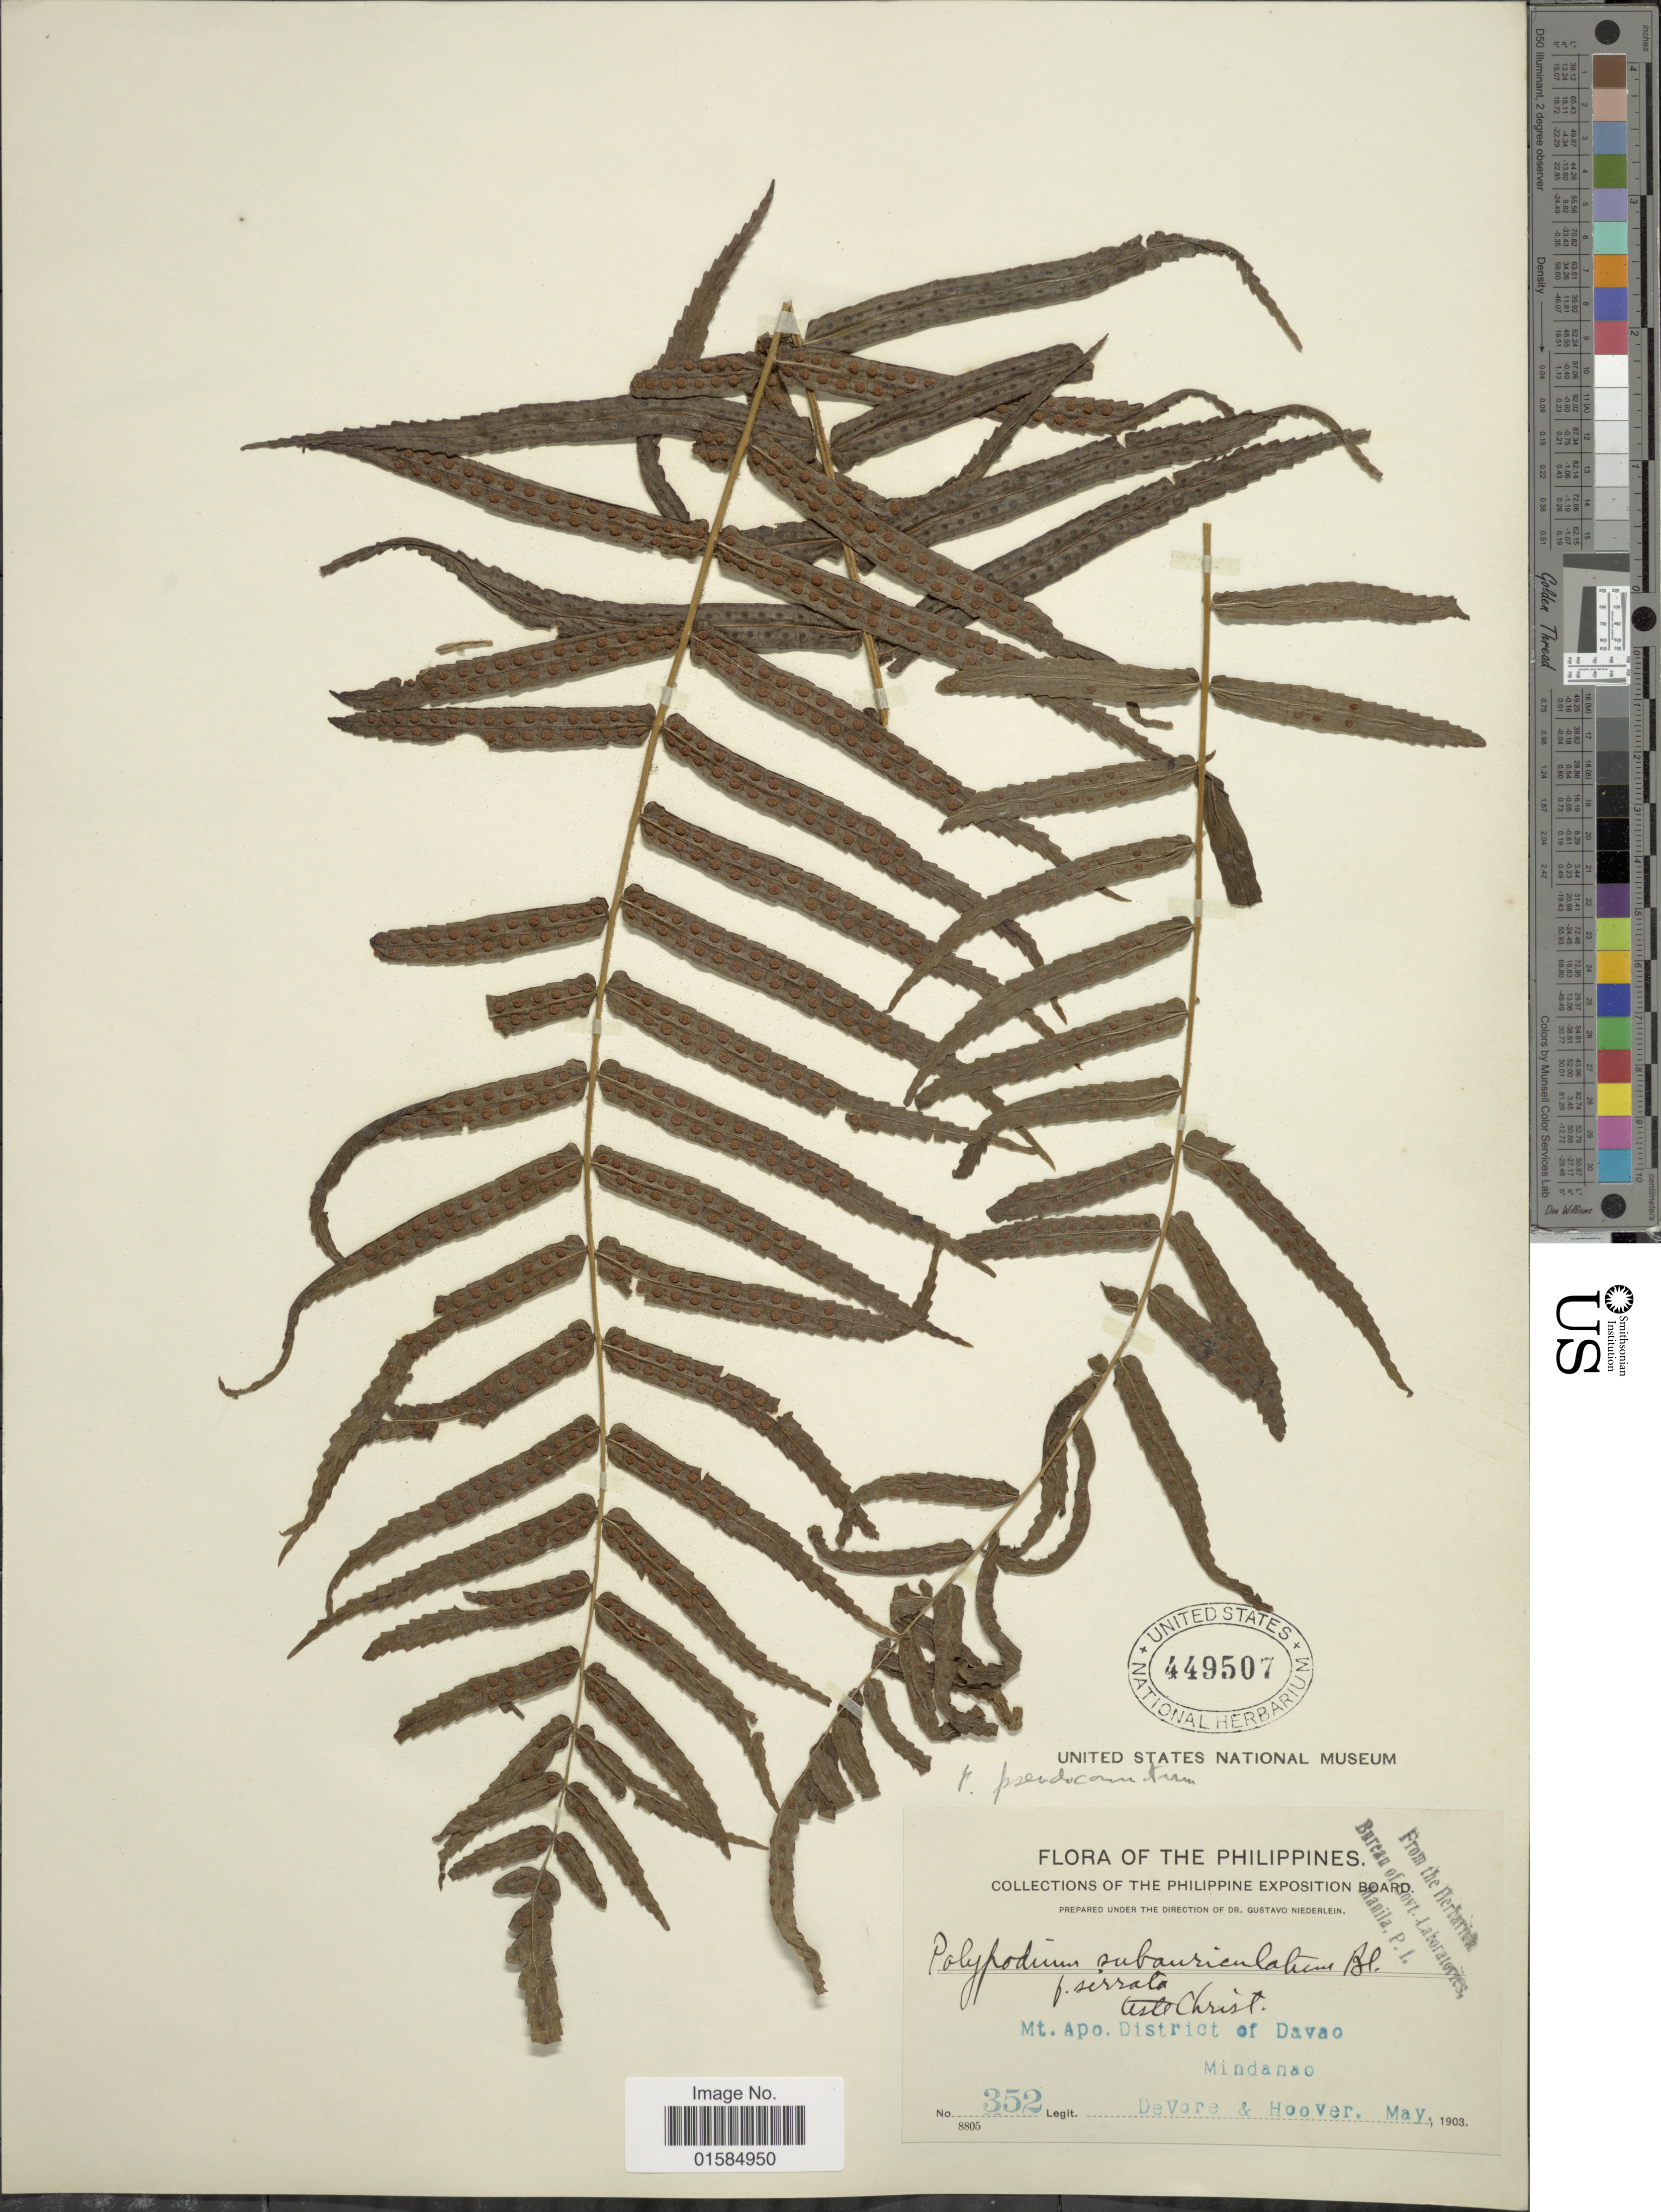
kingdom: Plantae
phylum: Tracheophyta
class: Polypodiopsida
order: Polypodiales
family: Polypodiaceae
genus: Goniophlebium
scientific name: Goniophlebium pseudoconnatum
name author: (Copel.) Copel.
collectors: B. F. DeVore & -- Hoover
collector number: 352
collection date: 1903-05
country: Philippines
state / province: Davao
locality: Mt. Apo, District of Davao, Mindanao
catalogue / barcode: US 449507